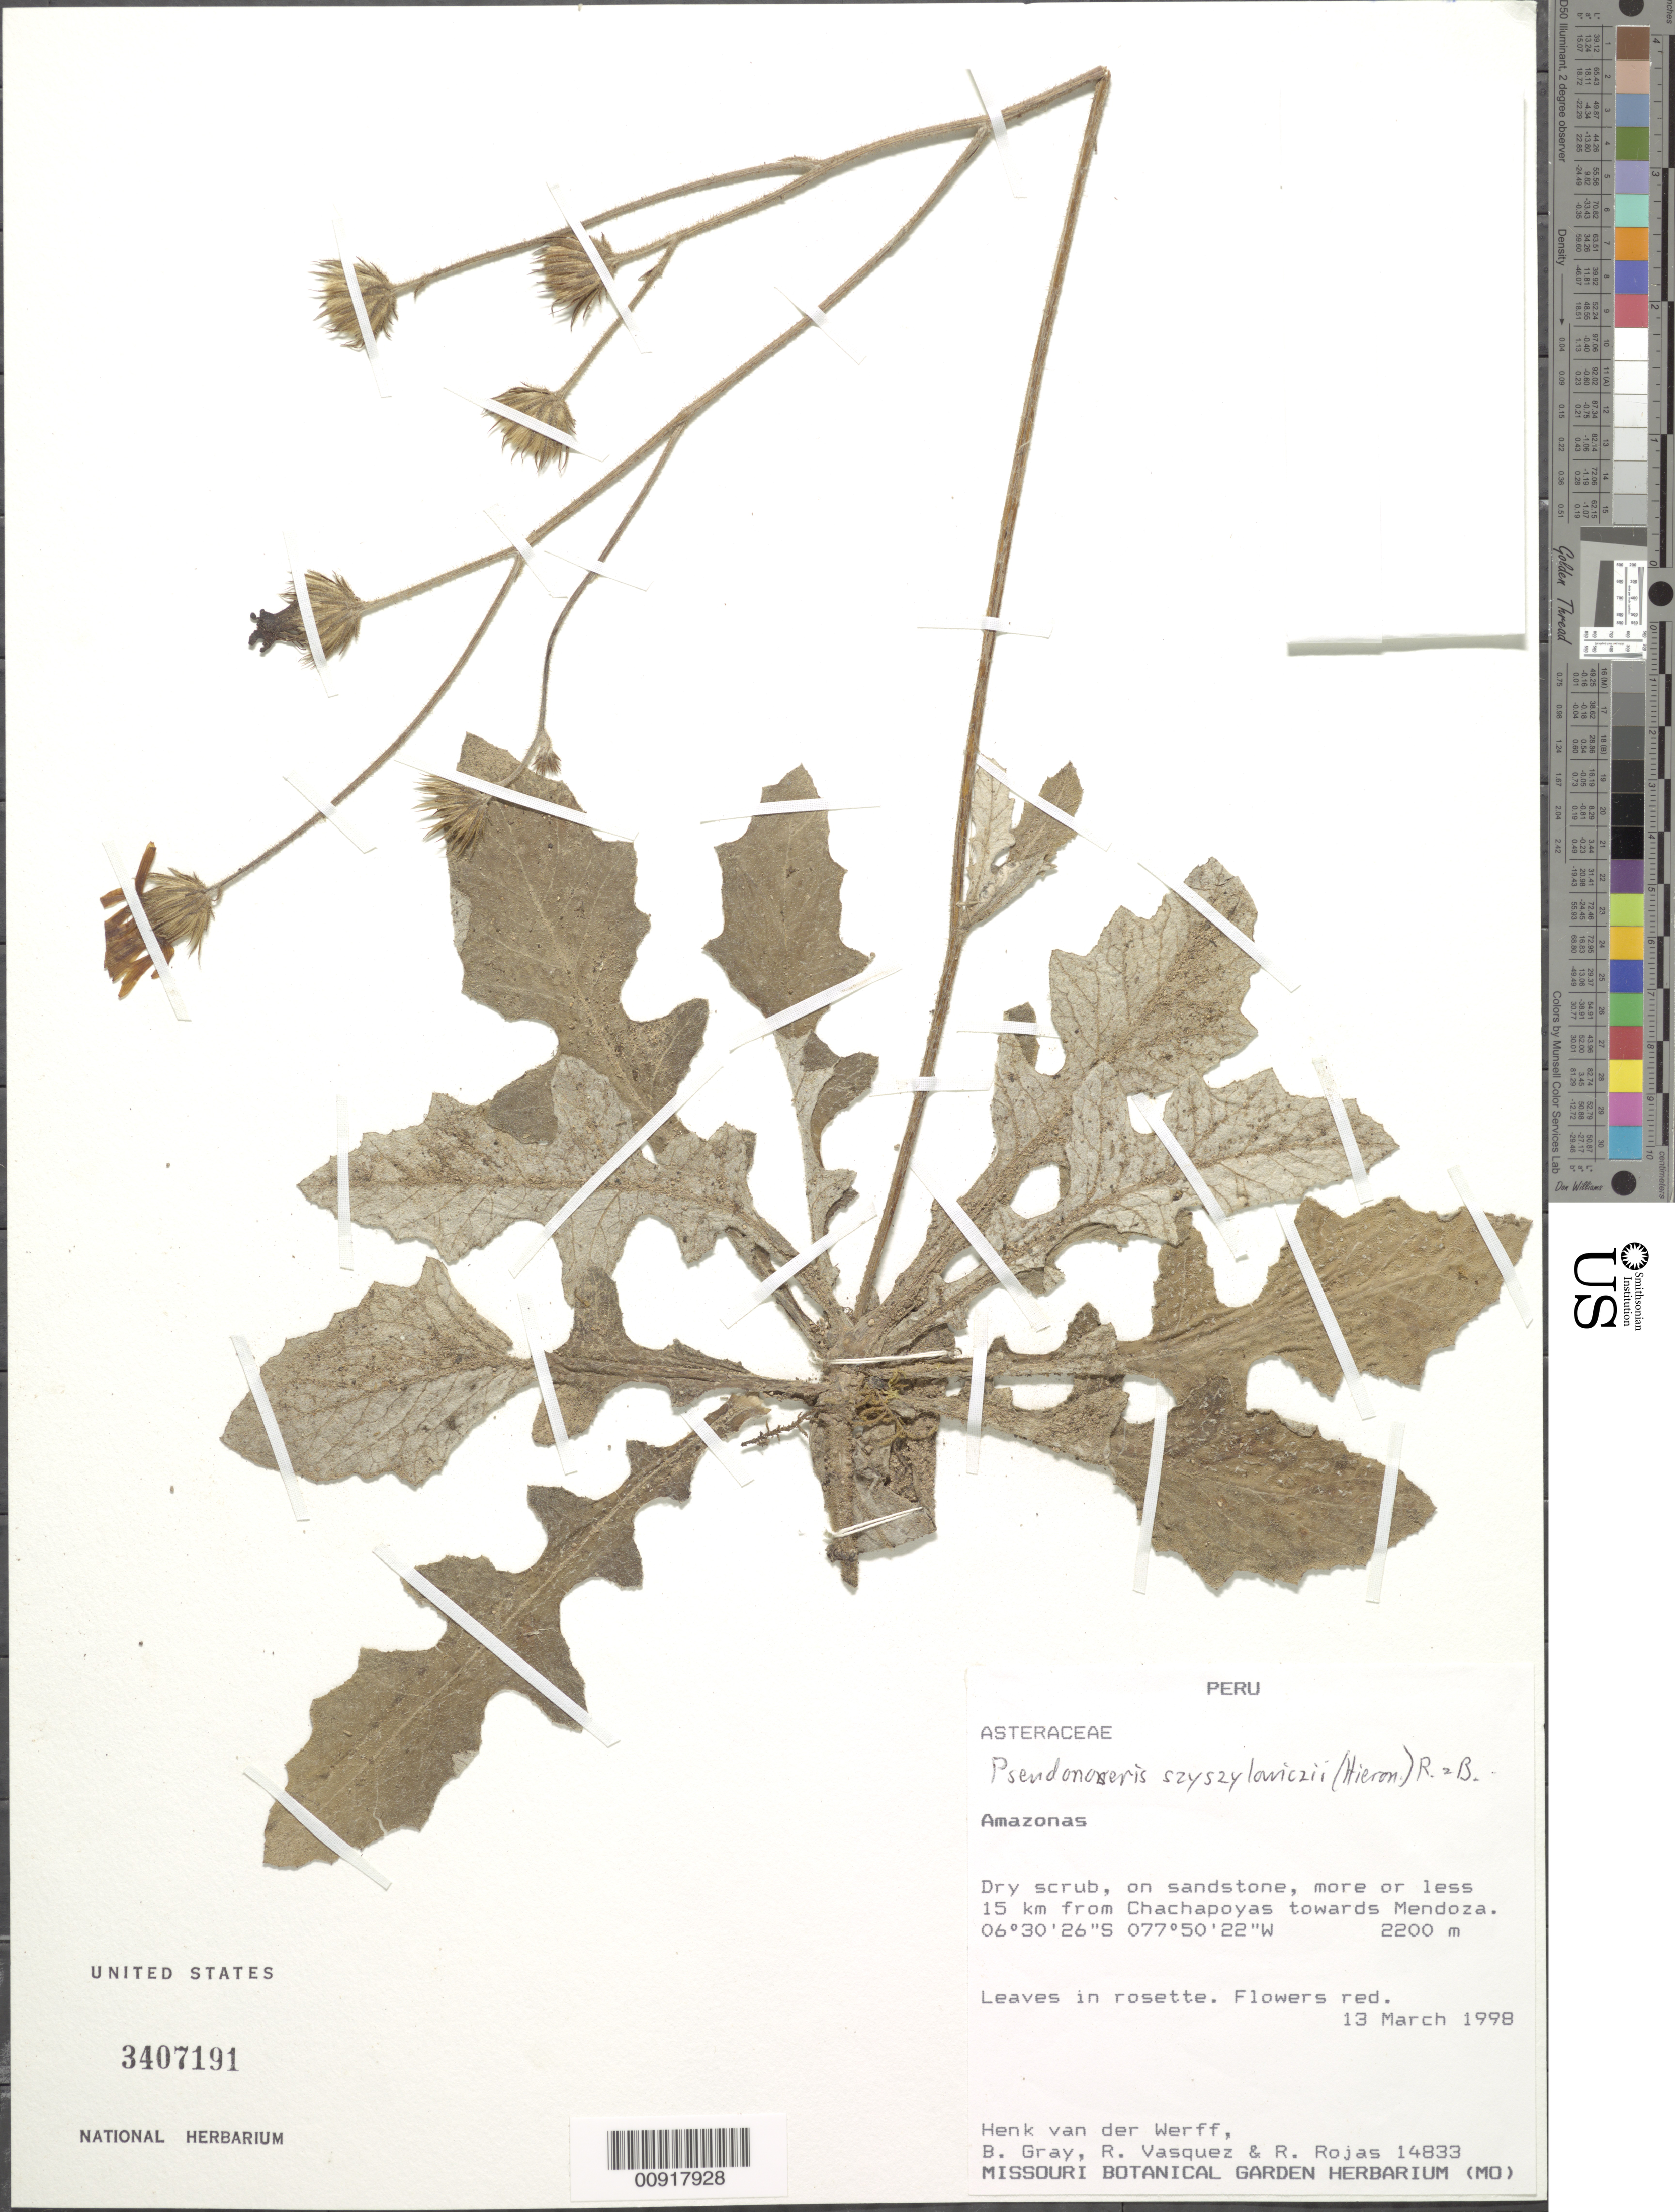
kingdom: Plantae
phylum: Tracheophyta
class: Magnoliopsida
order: Asterales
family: Asteraceae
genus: Pseudonoseris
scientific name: Pseudonoseris szyszylowiczii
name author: (Hieron.) H. Rob. & Brettell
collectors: H. van der Werff, B. Gray, R. Vasquez & R. Rojas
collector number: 14833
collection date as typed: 13 March 1998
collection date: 1998-03-13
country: Peru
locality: Amazonas: 15 km from Chachapoyas towards Mendoza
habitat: Dry scrub, on sandstone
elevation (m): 2200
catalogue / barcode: US 3407191